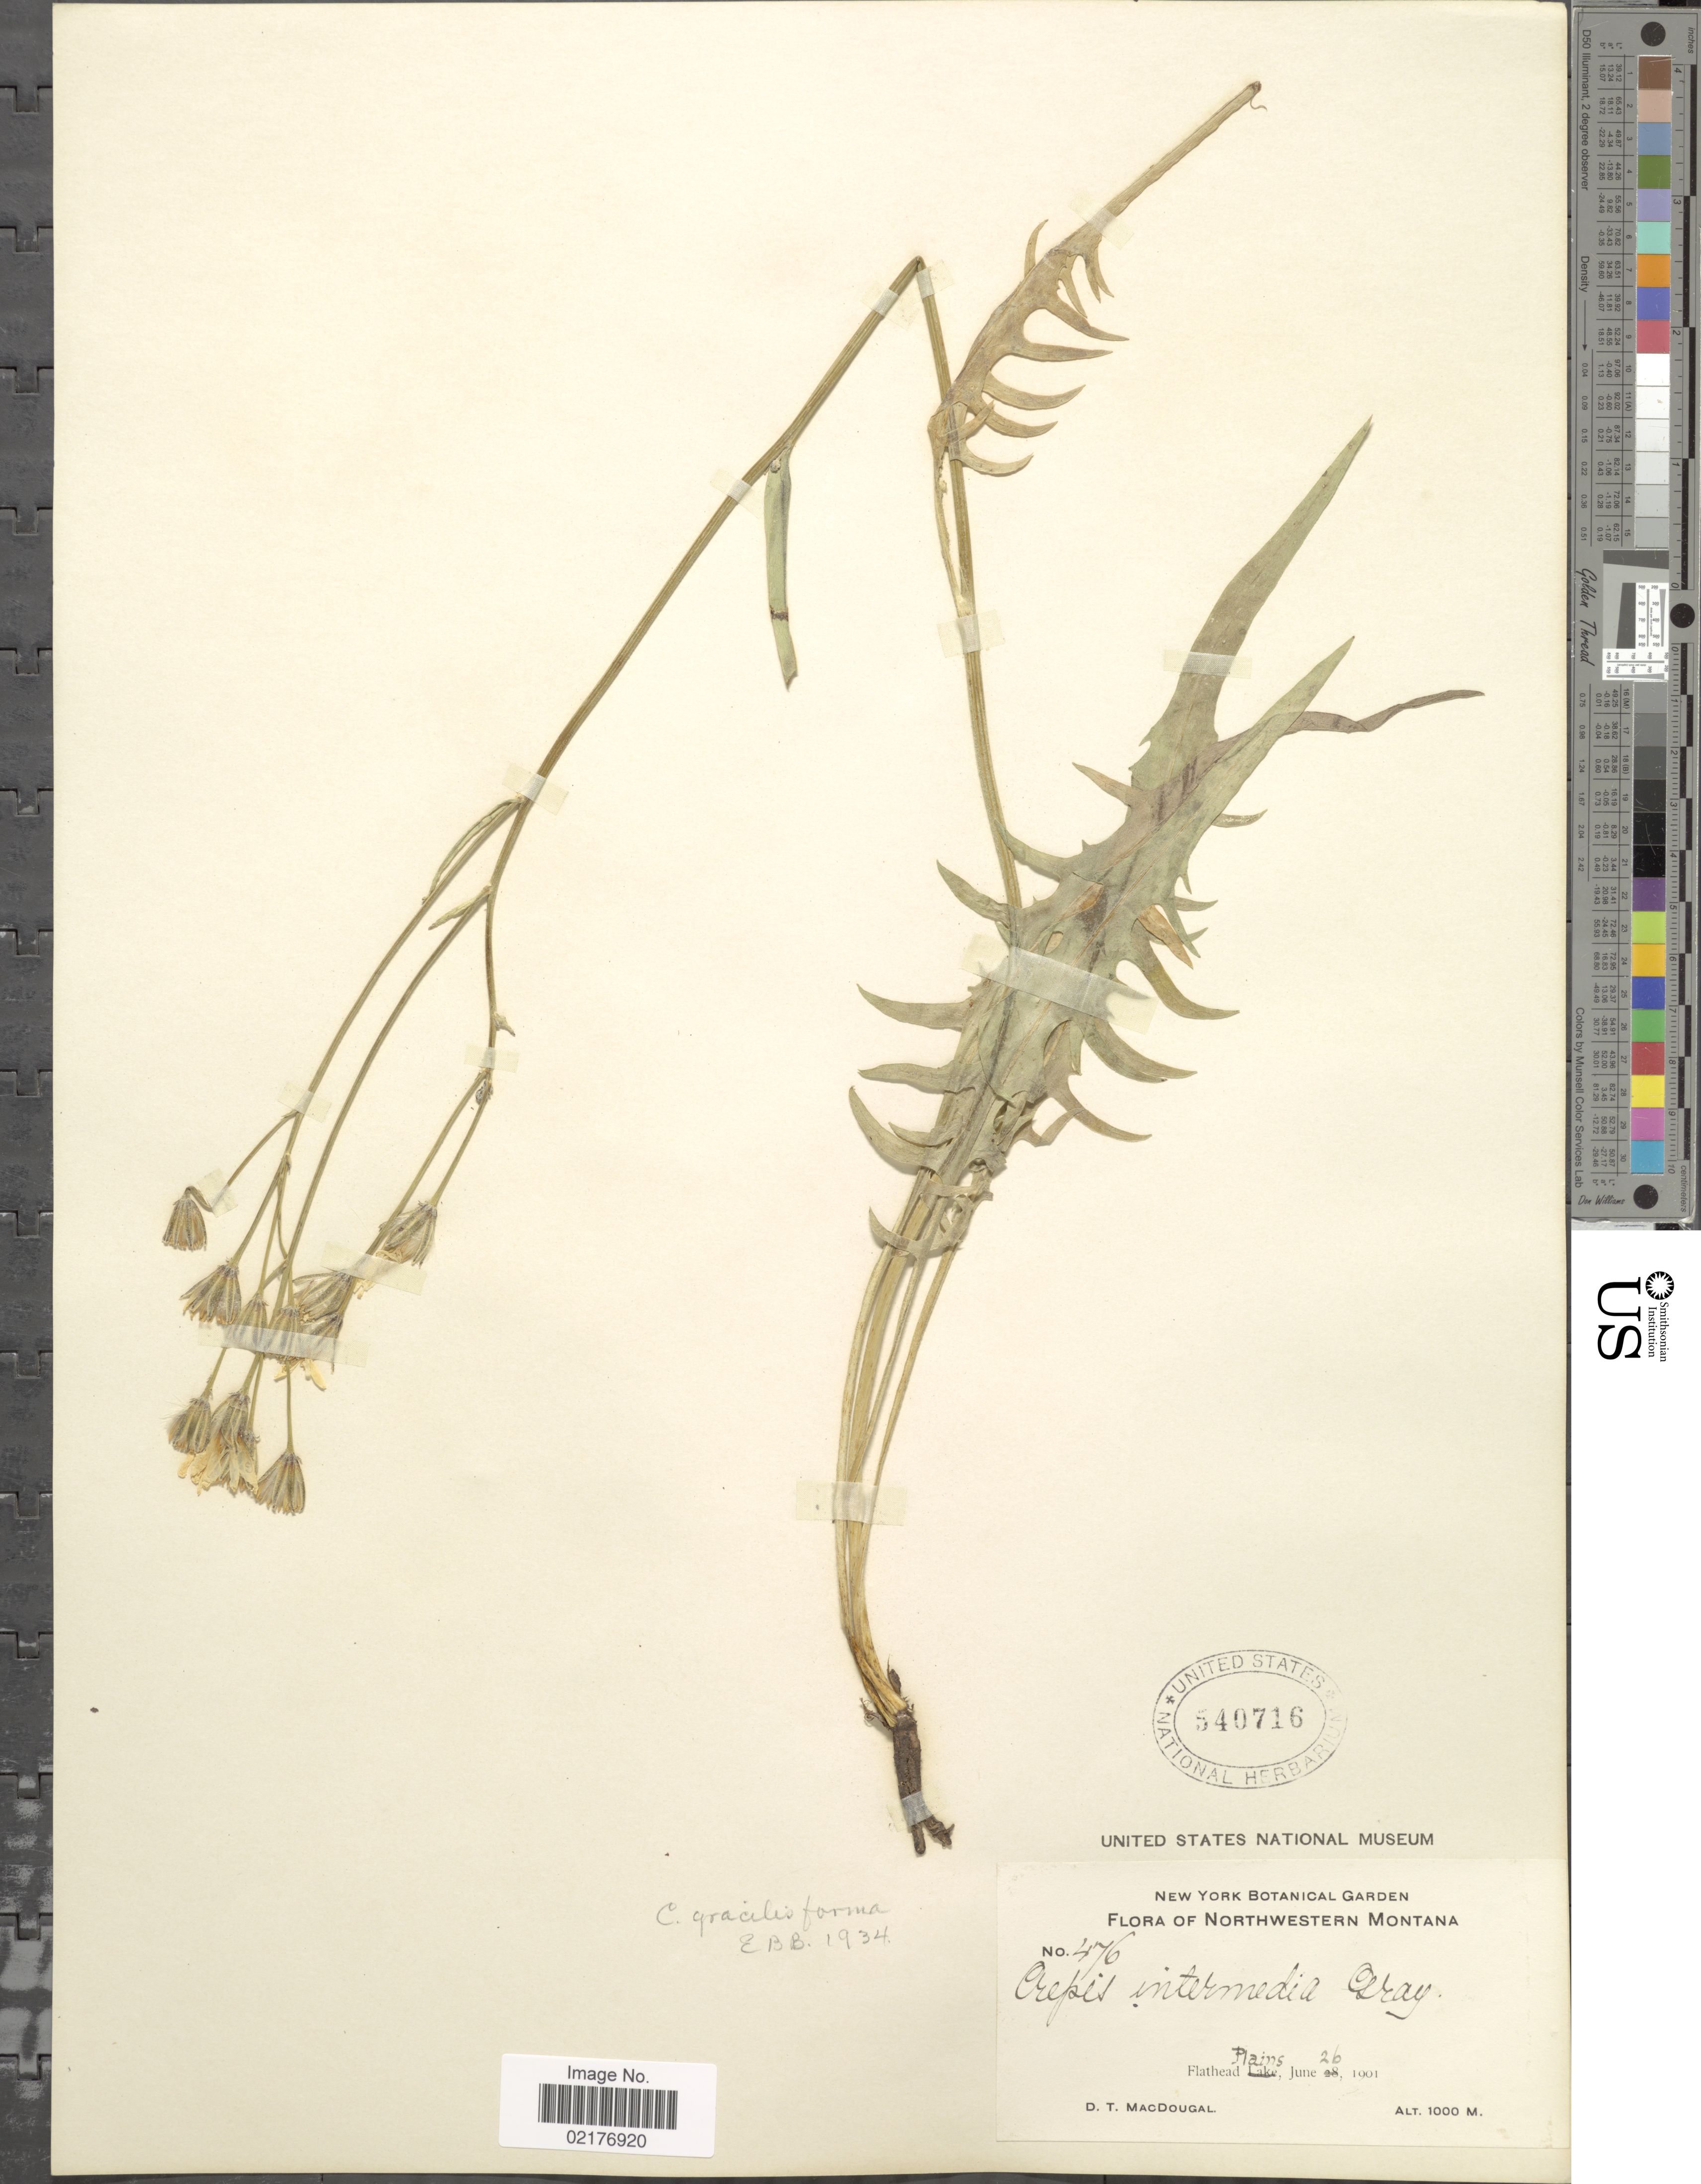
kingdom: Plantae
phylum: Tracheophyta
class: Magnoliopsida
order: Asterales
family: Asteraceae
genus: Crepis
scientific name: Crepis atribarba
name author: A. Heller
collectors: D. T. MacDougal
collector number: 476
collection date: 1901-06-26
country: United States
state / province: Montana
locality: Northwestern Montana, Flathead Plains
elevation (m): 1000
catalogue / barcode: US 540716